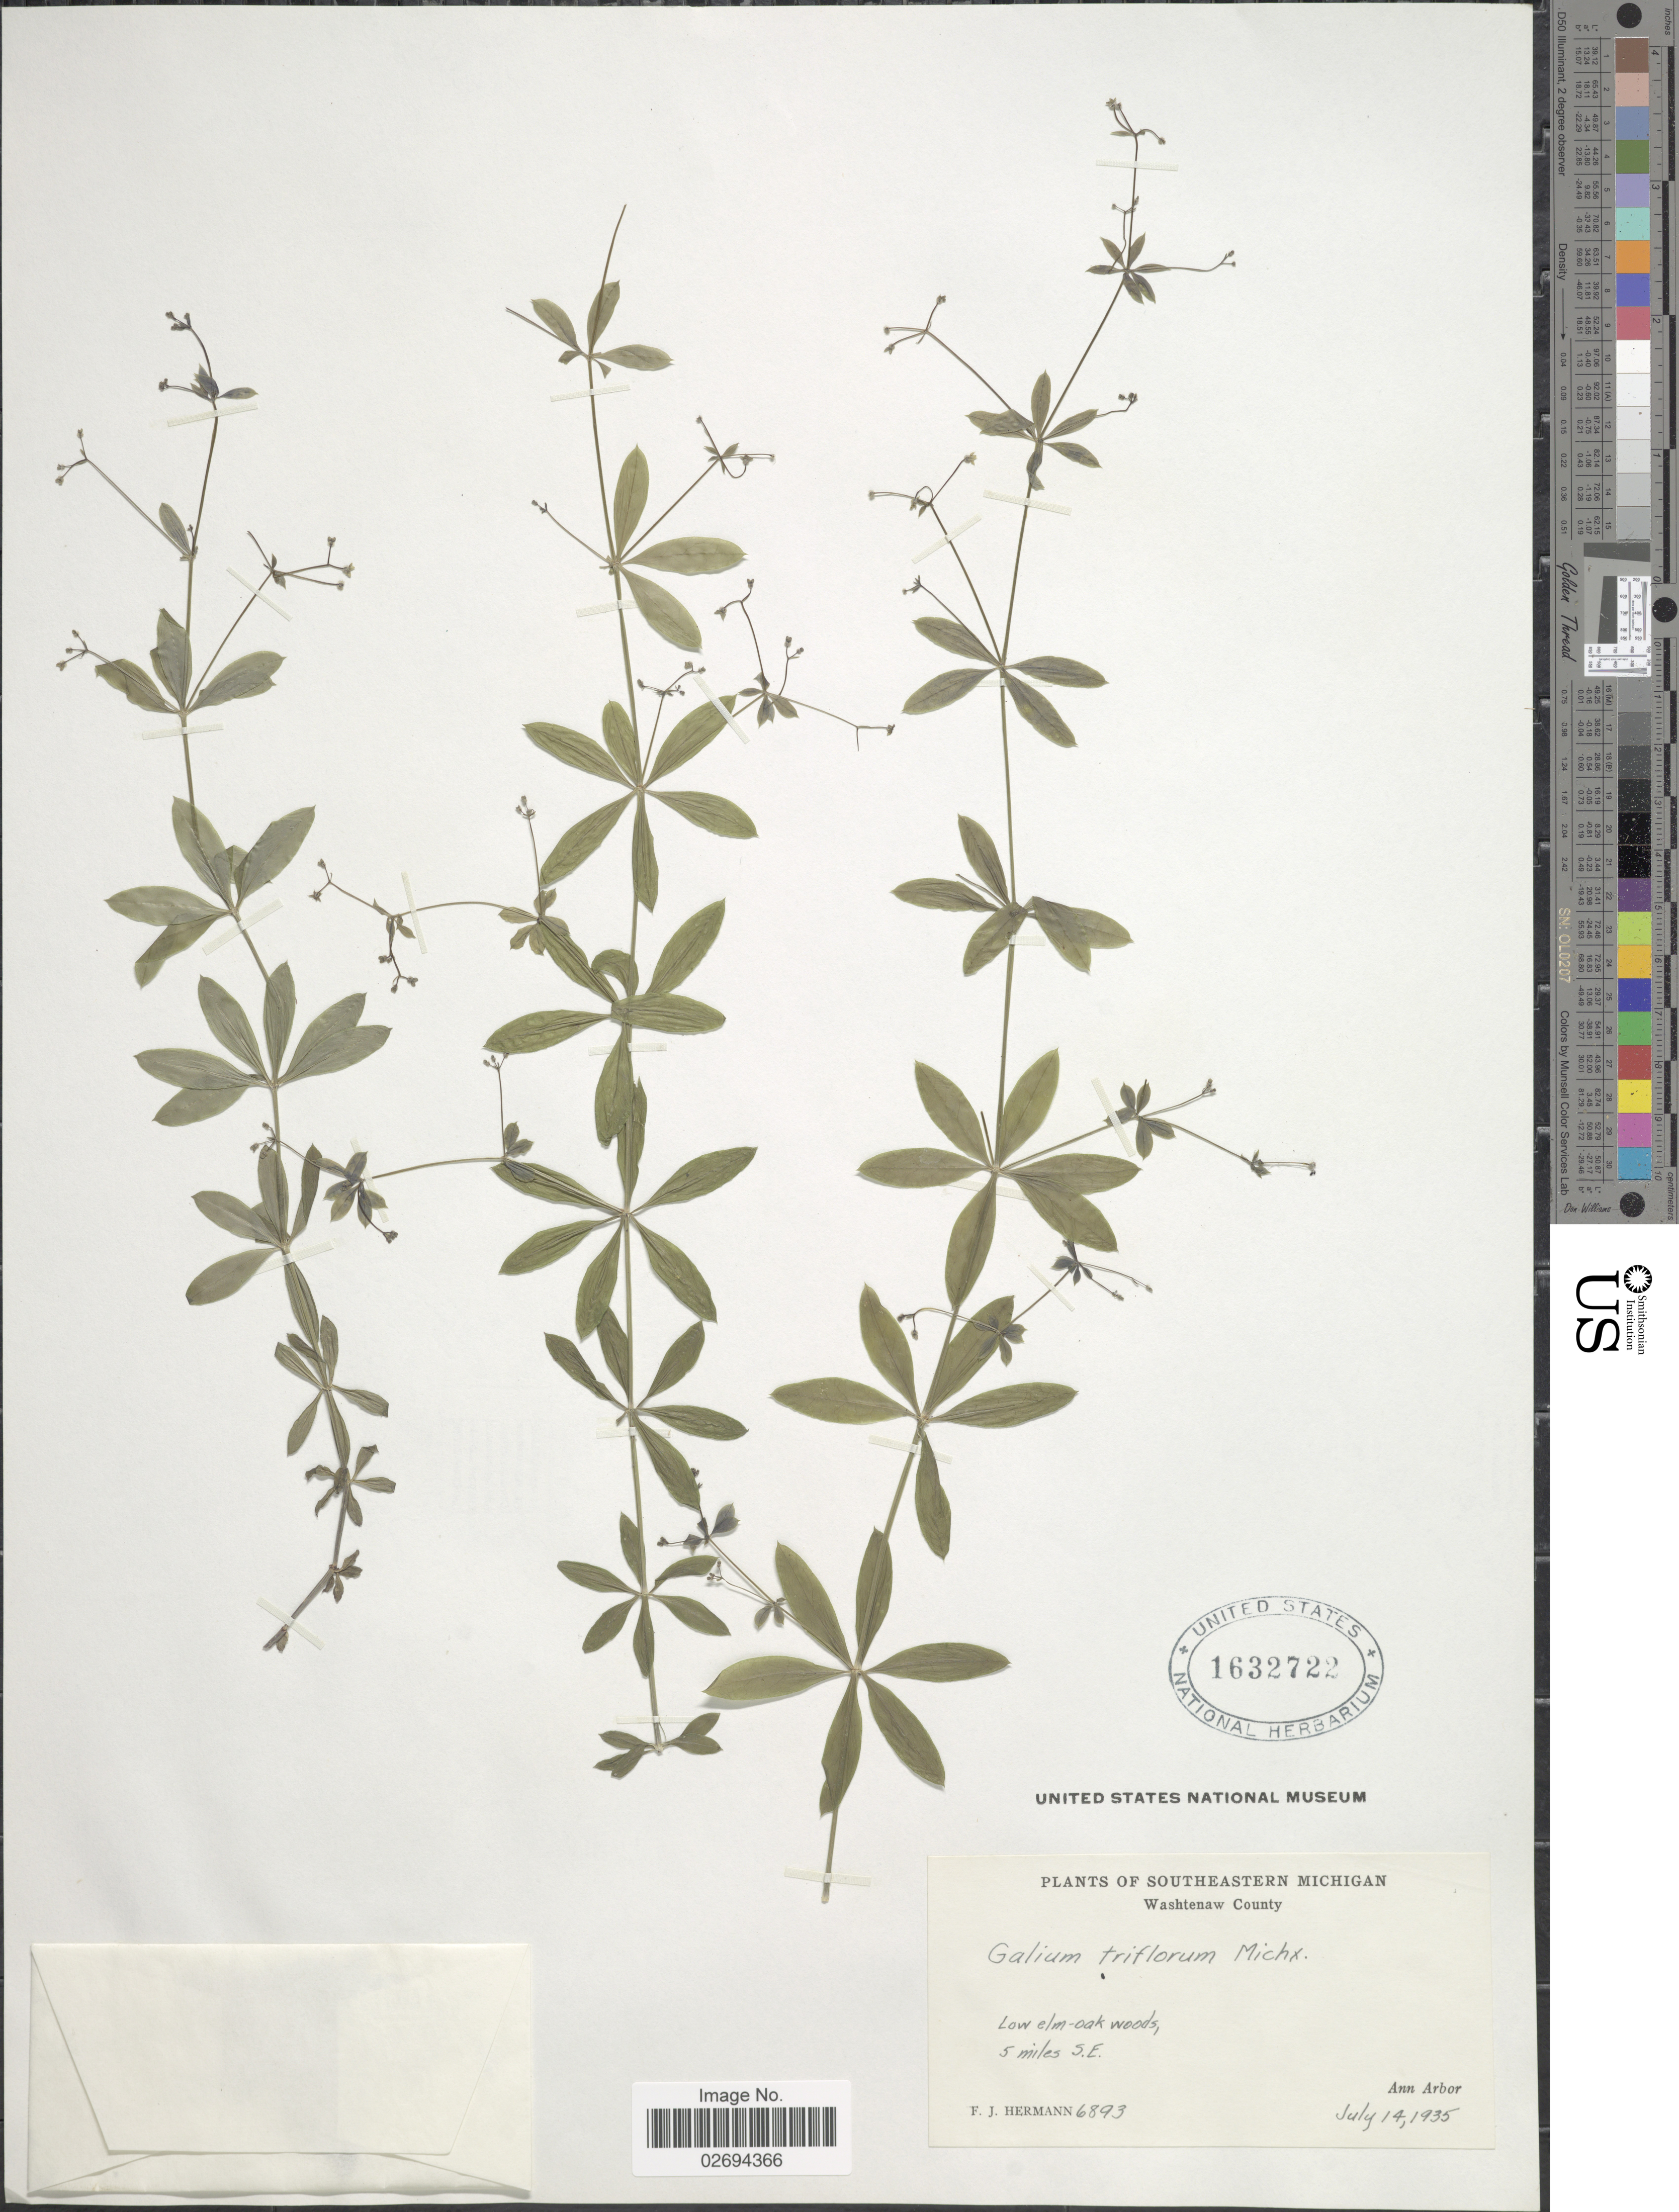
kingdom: Plantae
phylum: Tracheophyta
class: Magnoliopsida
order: Gentianales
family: Rubiaceae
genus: Galium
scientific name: Galium triflorum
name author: Michx.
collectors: F. J. Hermann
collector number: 6893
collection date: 1935-07-14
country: United States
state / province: Michigan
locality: Southeastern Michigan. Washtenaw County. Low elm-oak woods, 5 miles S.E. Ann Arbor.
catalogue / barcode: US 1632722